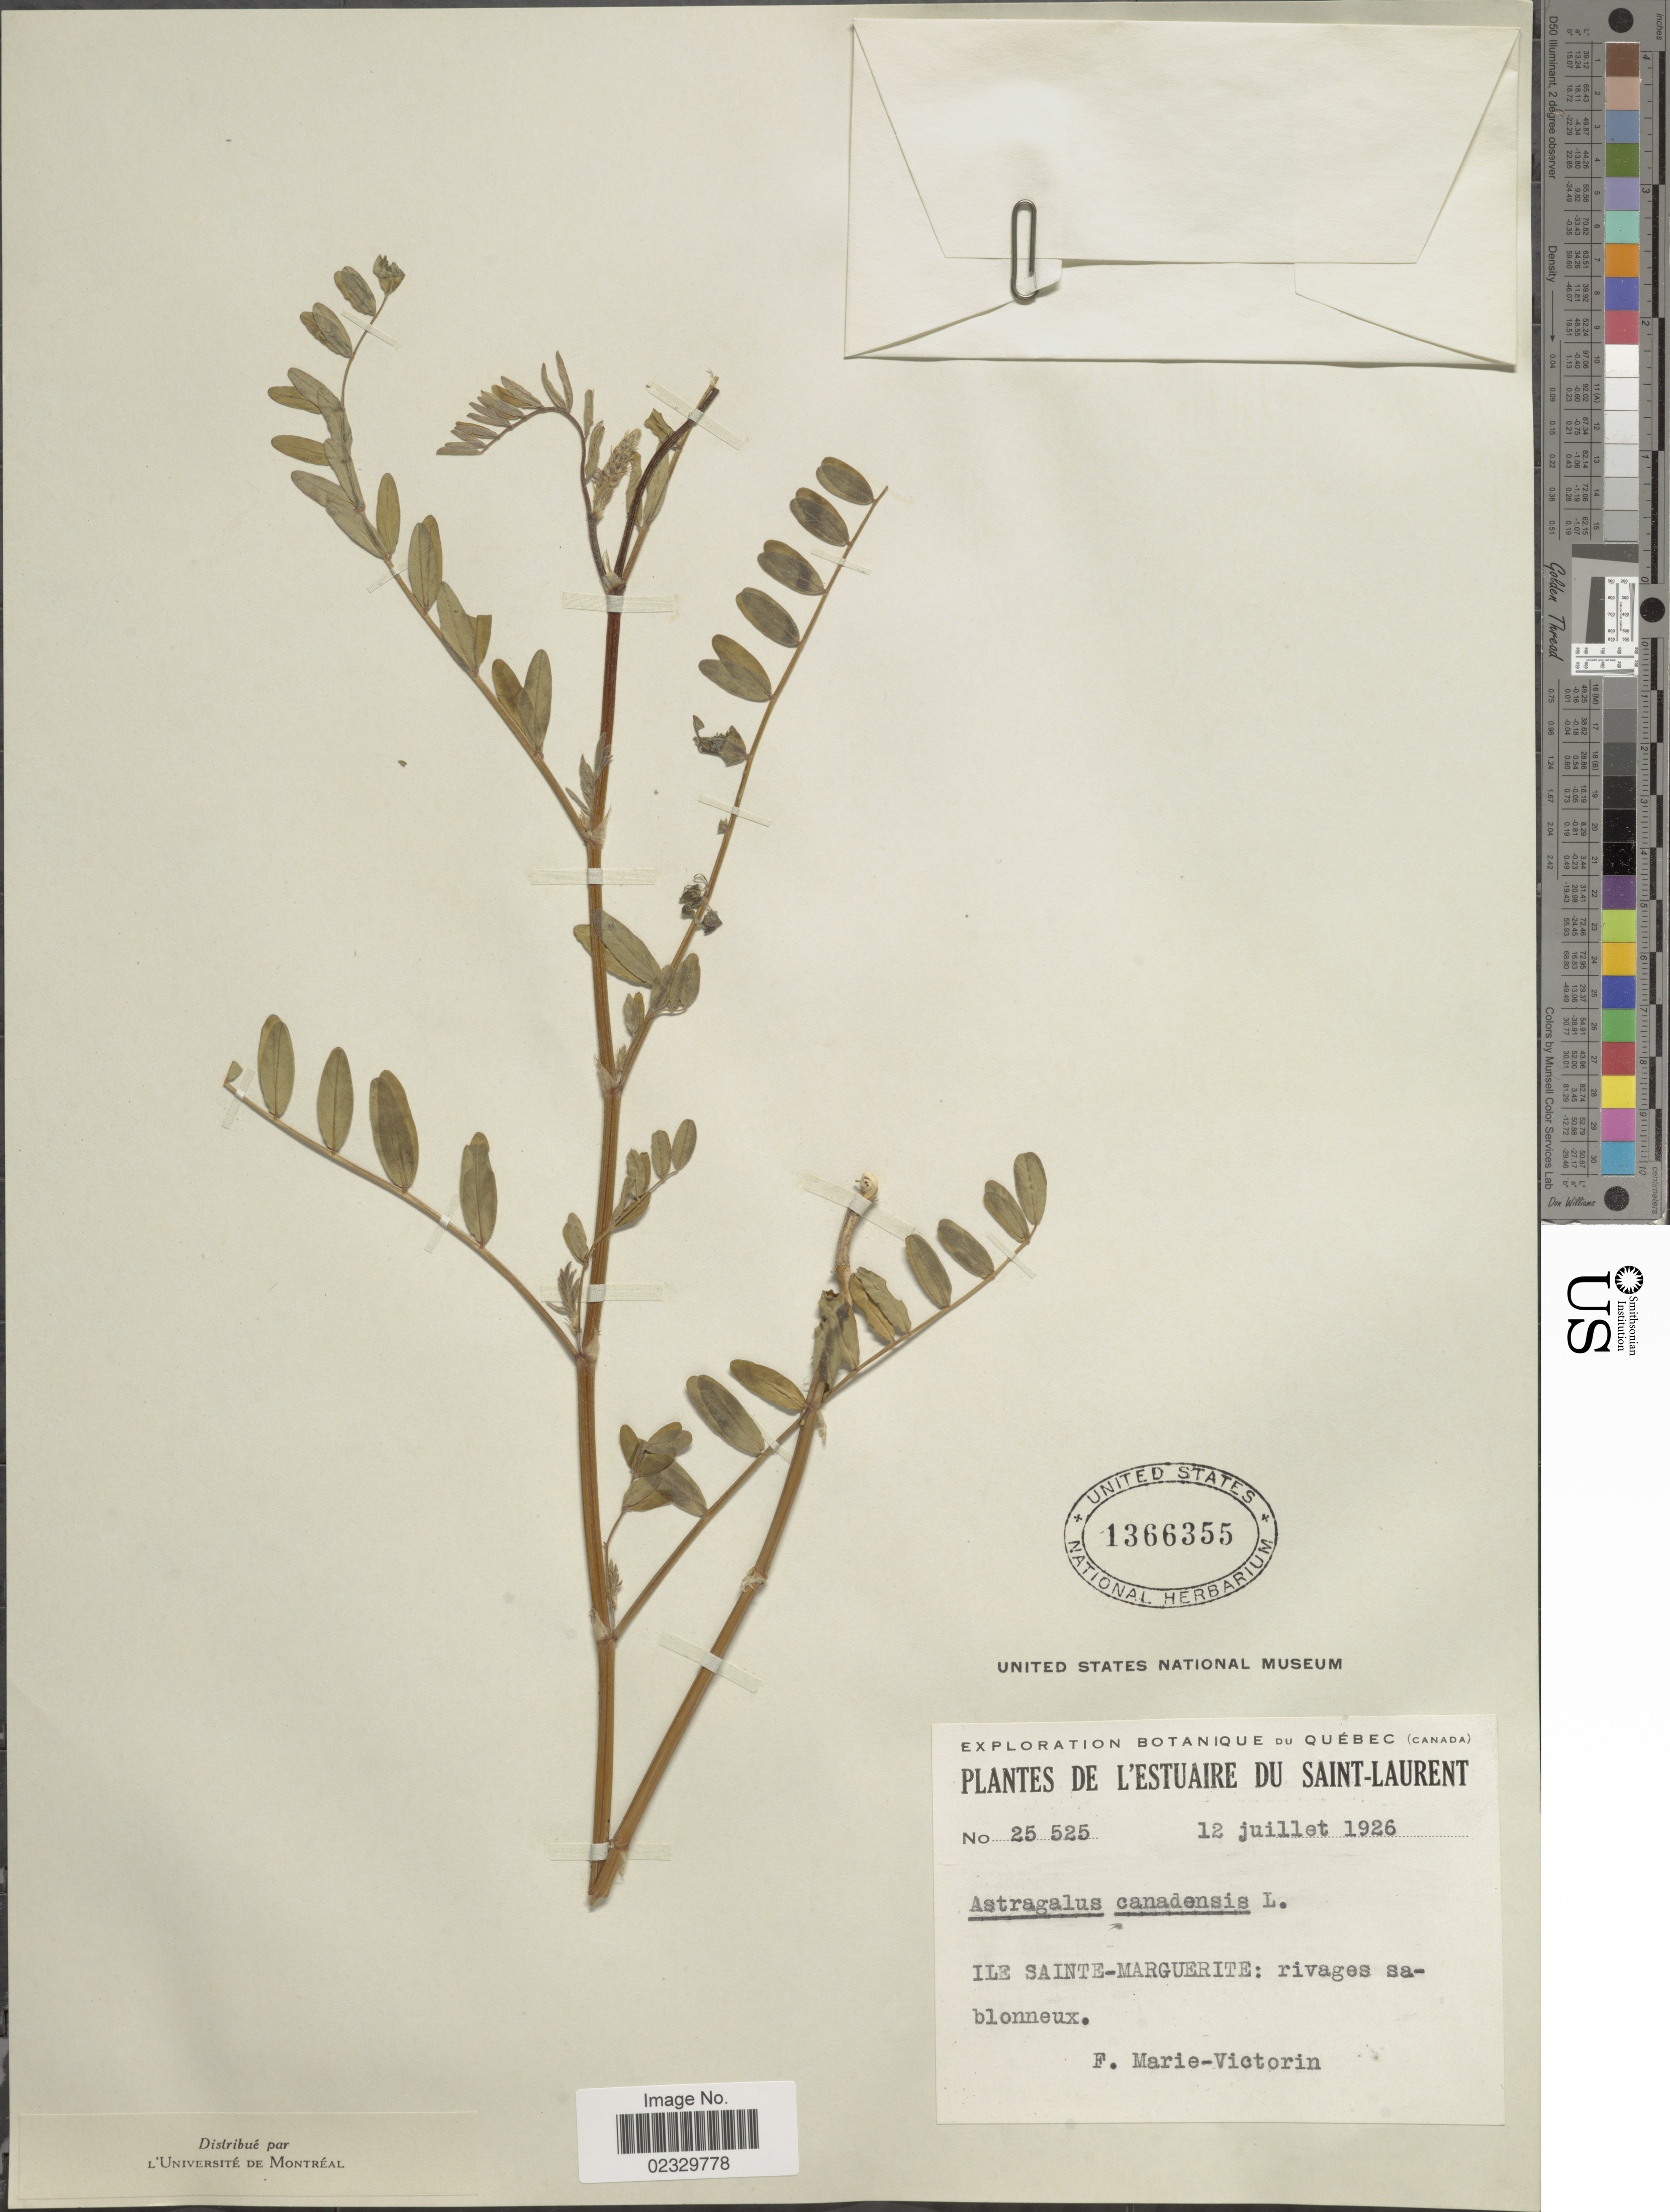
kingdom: Plantae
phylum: Tracheophyta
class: Magnoliopsida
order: Fabales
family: Fabaceae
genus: Astragalus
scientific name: Astragalus canadensis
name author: L.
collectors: F. Marie-Victorin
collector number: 25525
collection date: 1926-07-12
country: Canada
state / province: Quebec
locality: De L' Estuaire Du Saint-Laurent, Ile Sainte-marguerite, rivages sablonneux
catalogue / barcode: US 1366355